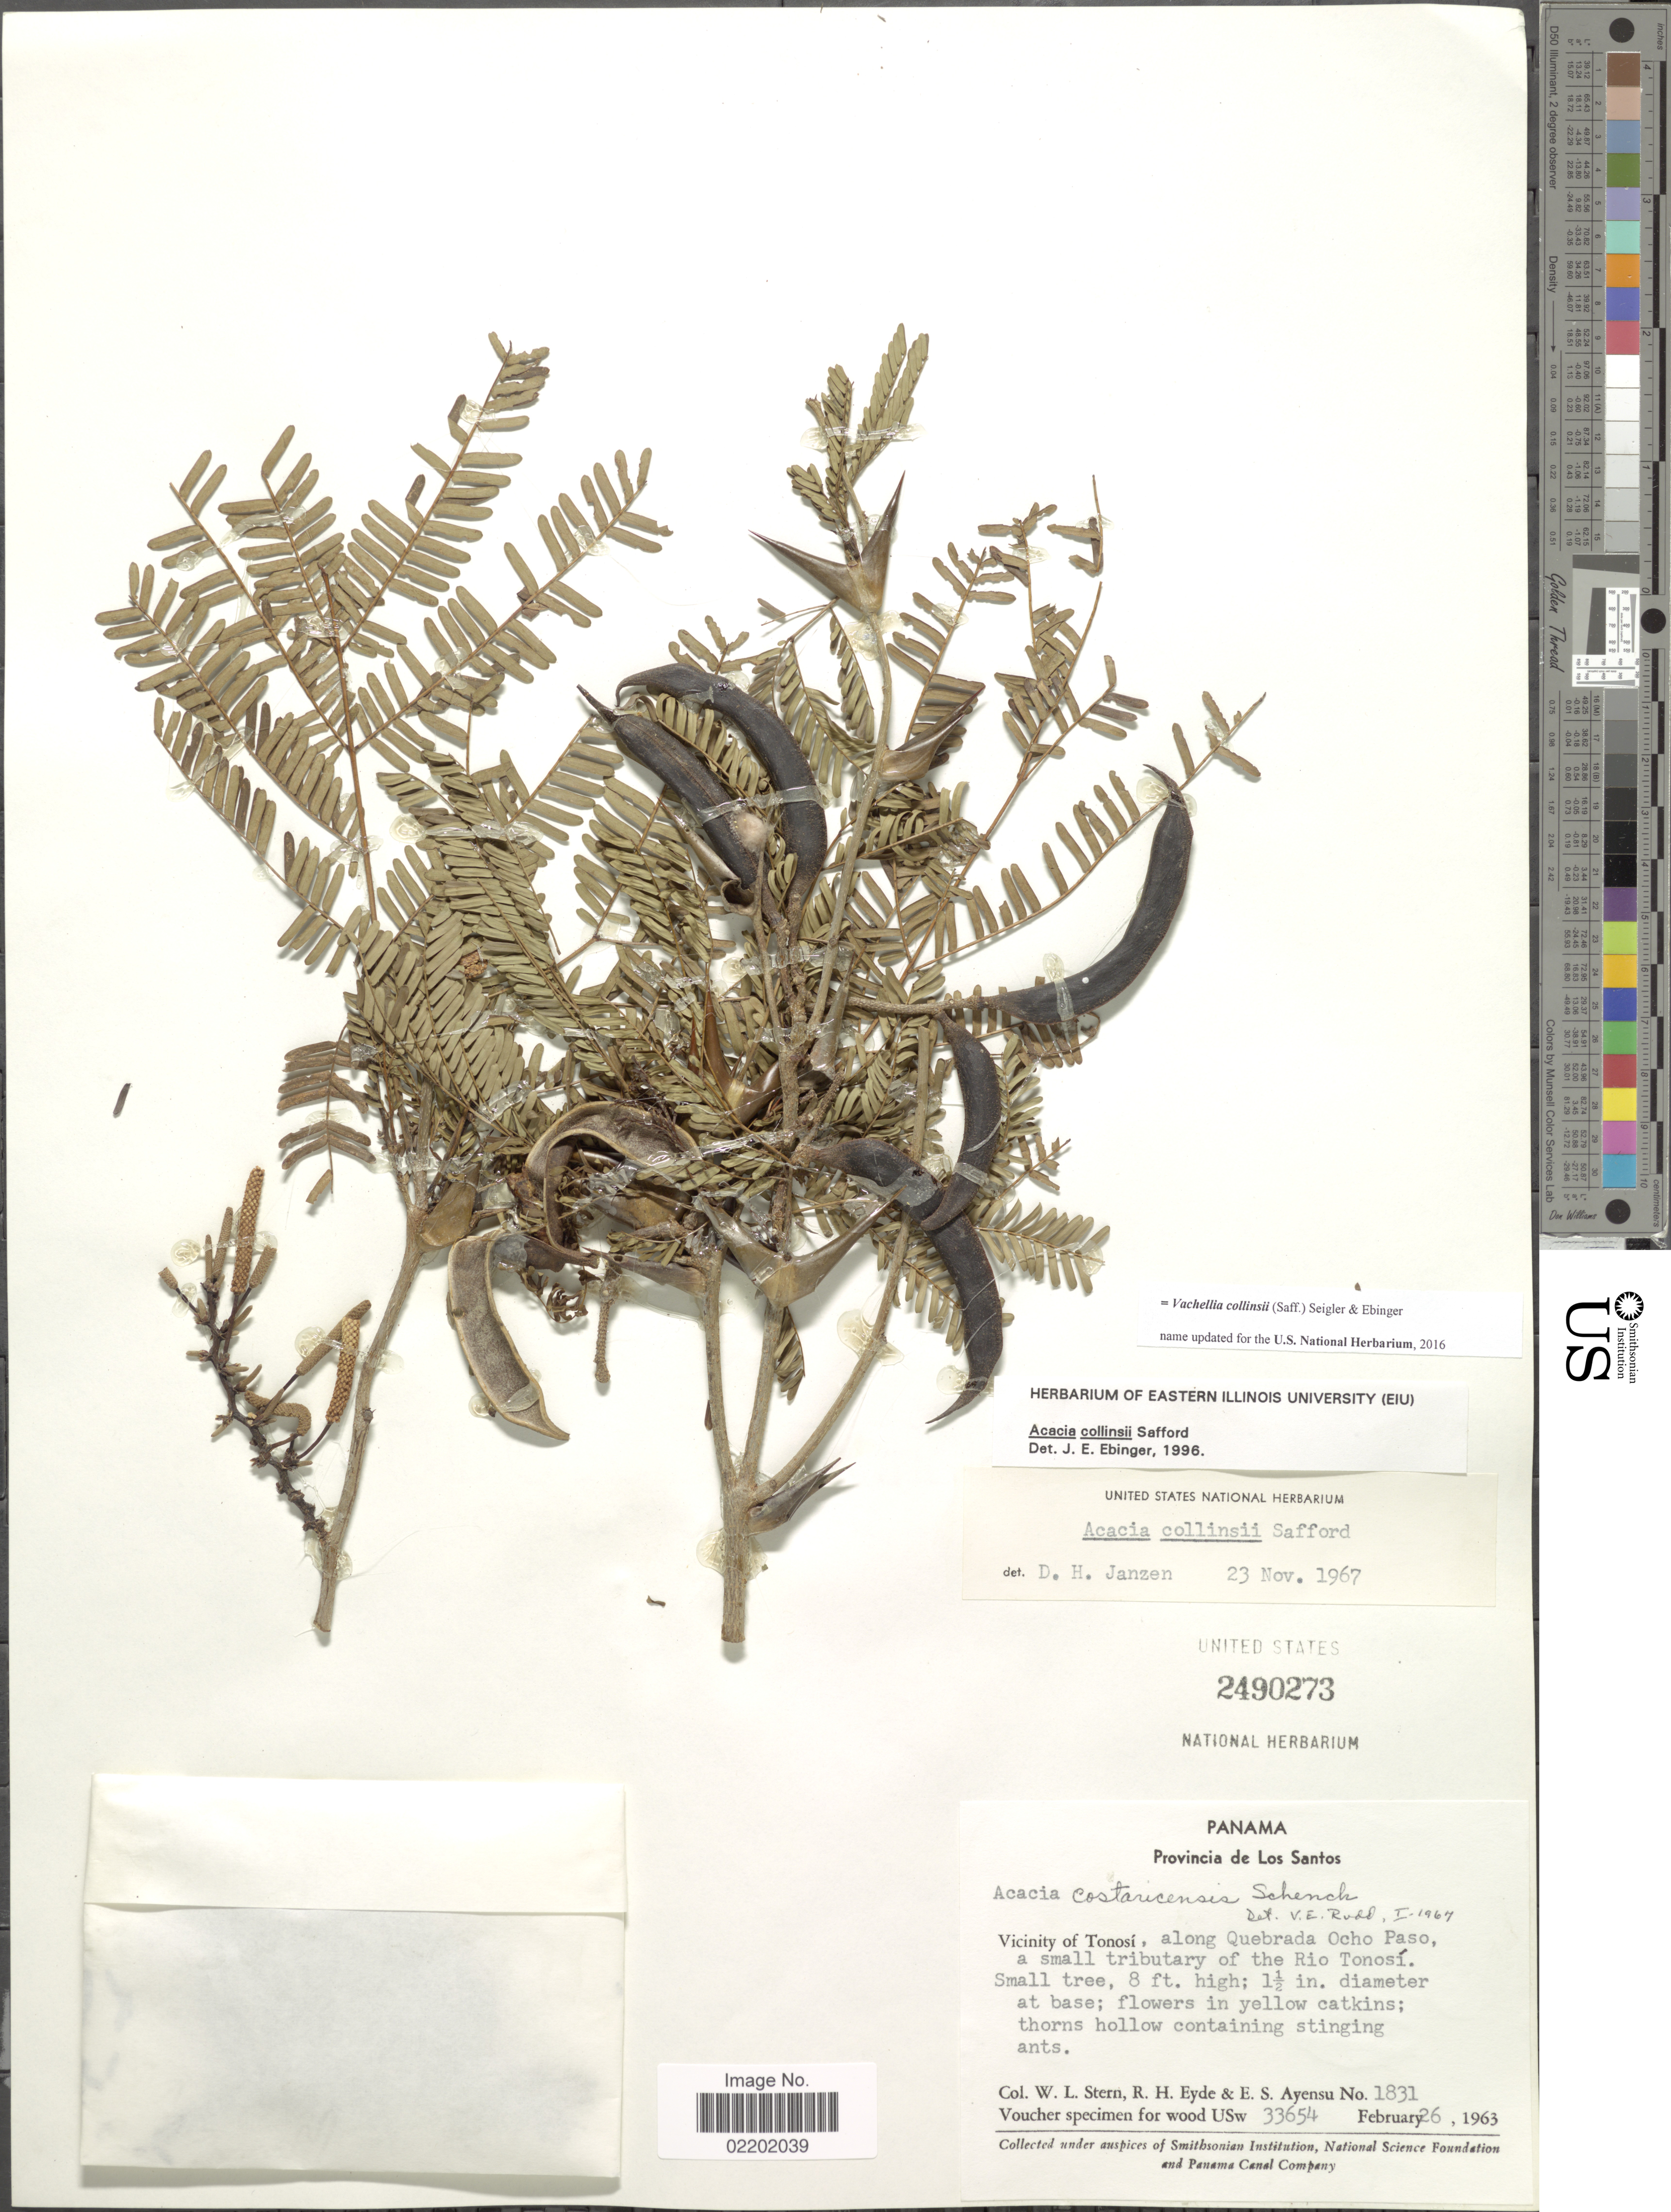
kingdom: Plantae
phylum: Tracheophyta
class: Magnoliopsida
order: Fabales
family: Fabaceae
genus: Vachellia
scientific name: Vachellia collinsii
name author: (Saff.) Seigler & Ebinger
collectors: W. L. Stern, R. H. Eyde & E. S. Ayensu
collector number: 1831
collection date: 1963-02-26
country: Panama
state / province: Los Santos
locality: Vicinity of Tonosí, along Quebrada Ocho Paso, a small tributary of the Rio Tonosí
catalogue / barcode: US 2490273